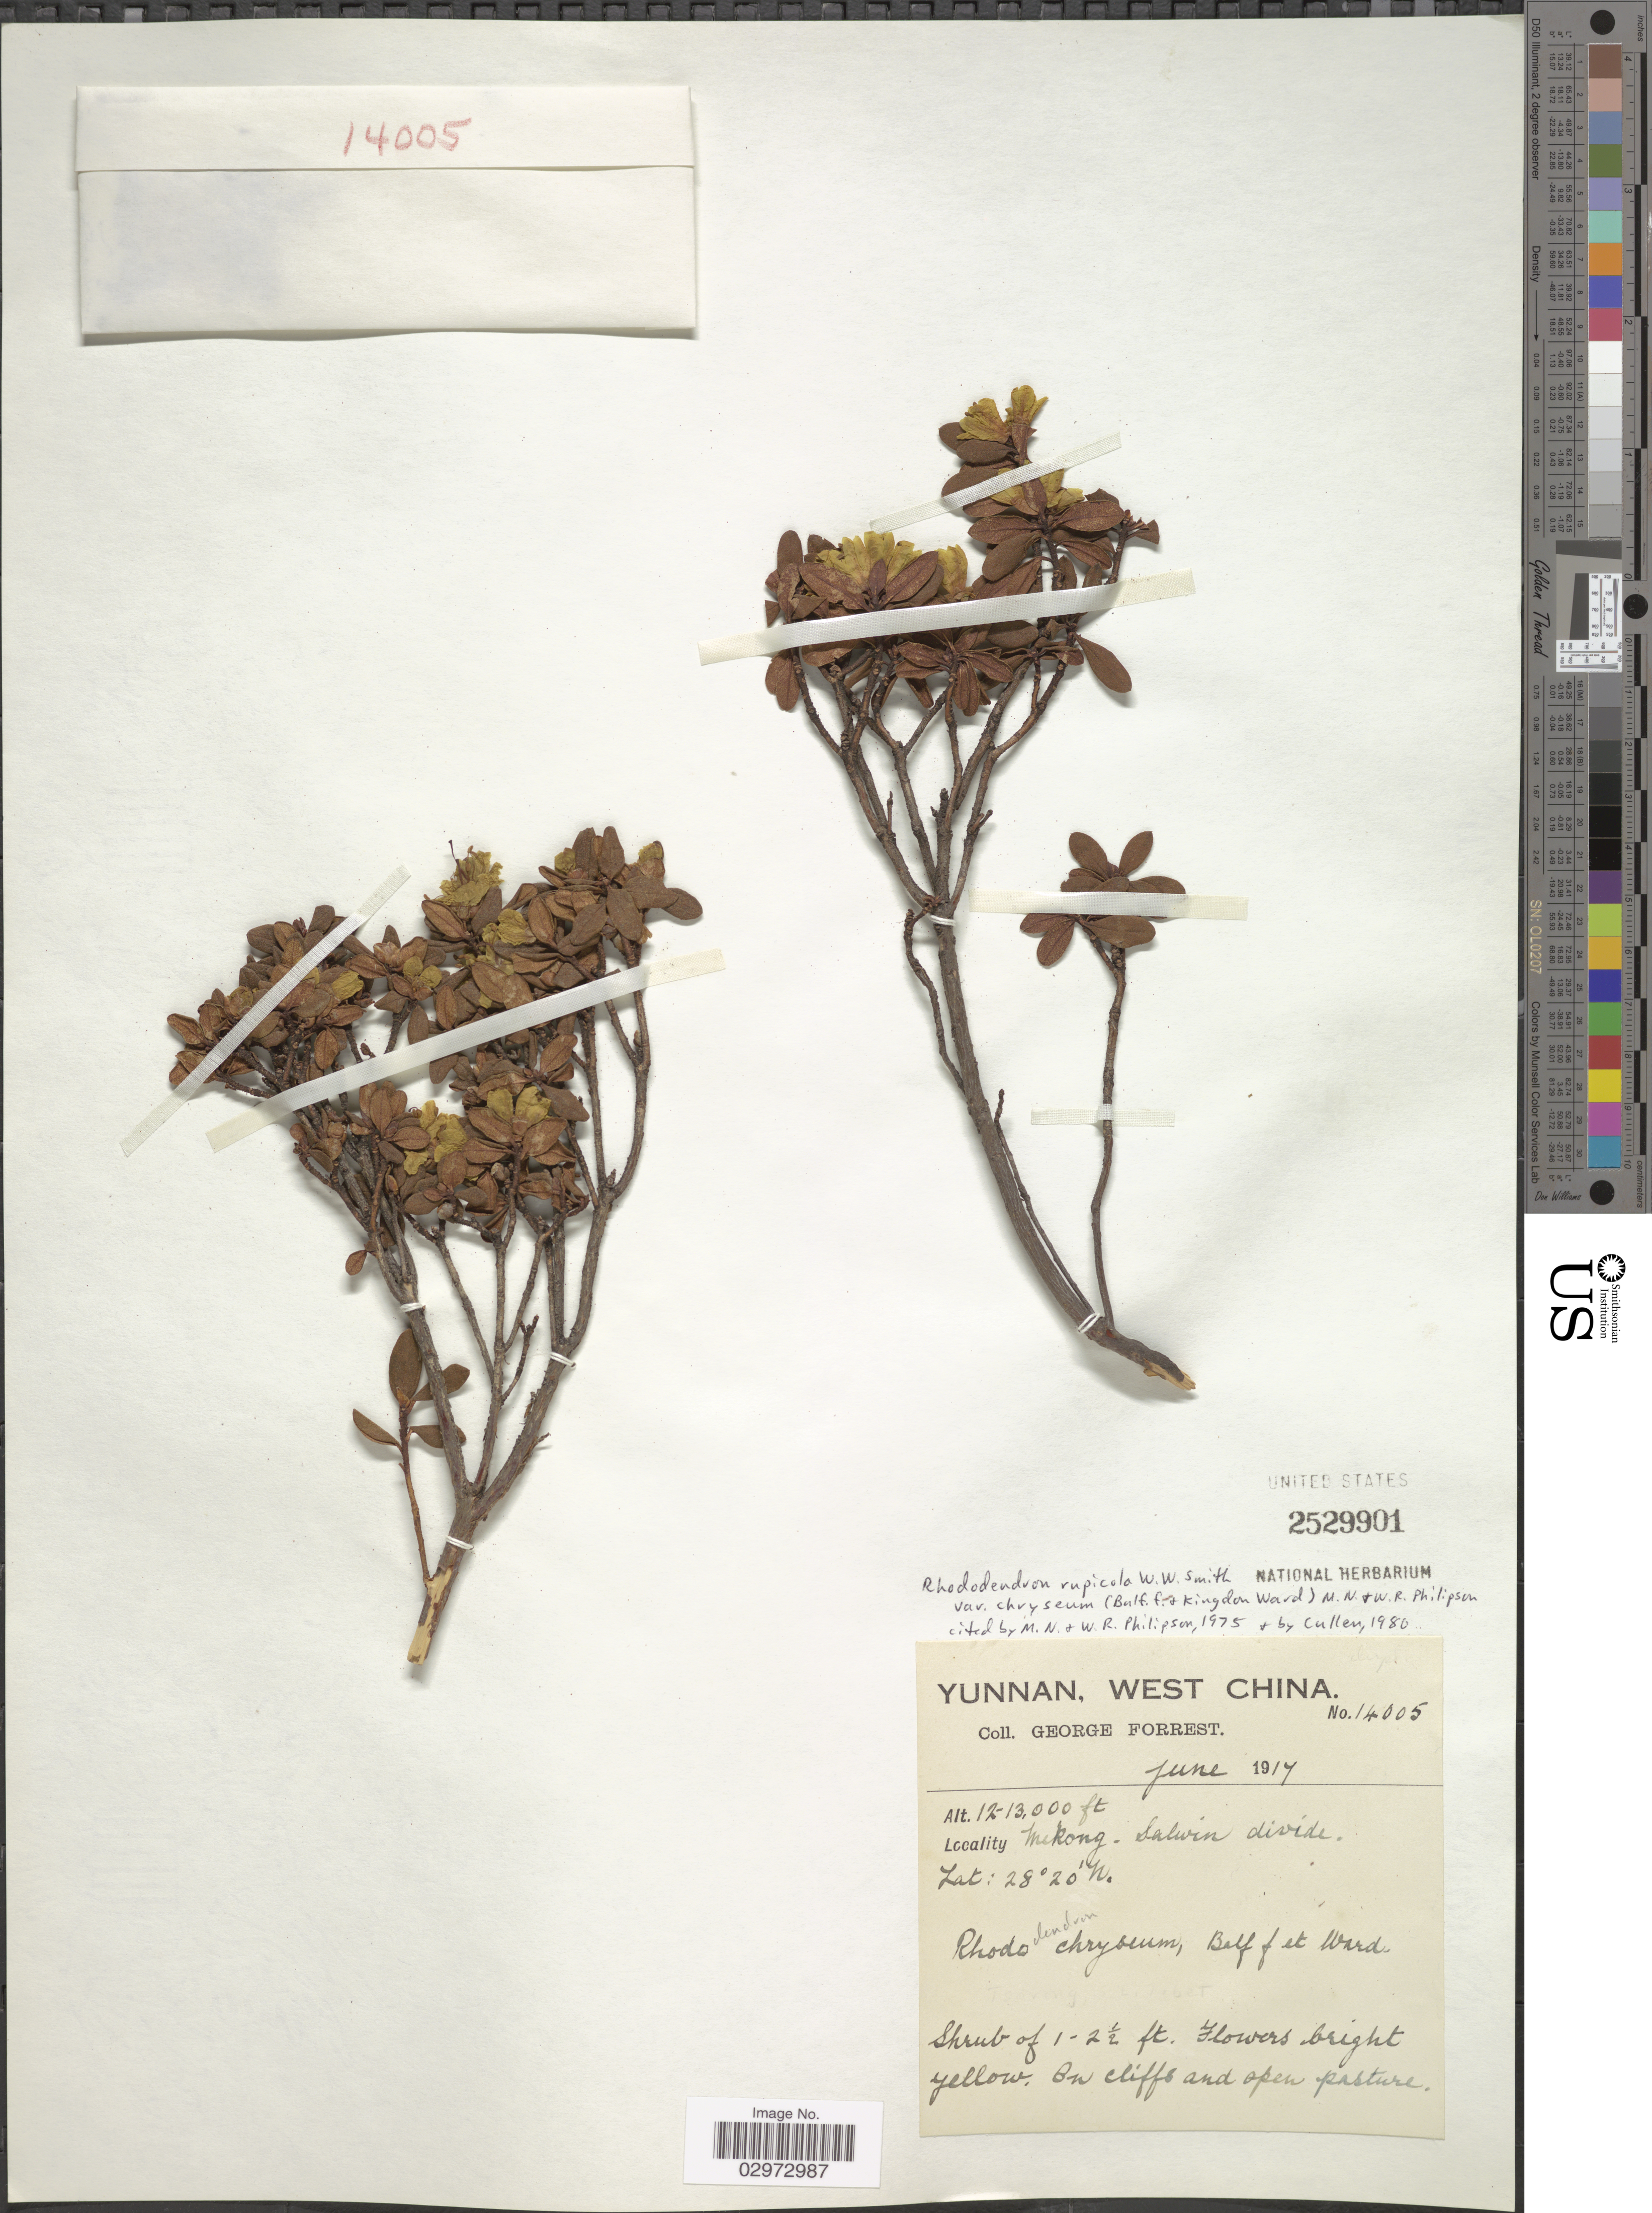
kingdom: Plantae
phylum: Tracheophyta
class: Magnoliopsida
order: Ericales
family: Ericaceae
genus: Rhododendron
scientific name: Rhododendron rupicola var. chryseum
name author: (Balf. f. & Kingdon-Ward) Philipson & M. N. Philipson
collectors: G. Forrest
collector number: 14005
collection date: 1917-06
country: China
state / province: Yunnan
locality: West China, Mekong-Salwin divide.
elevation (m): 3658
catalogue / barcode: US 2529901